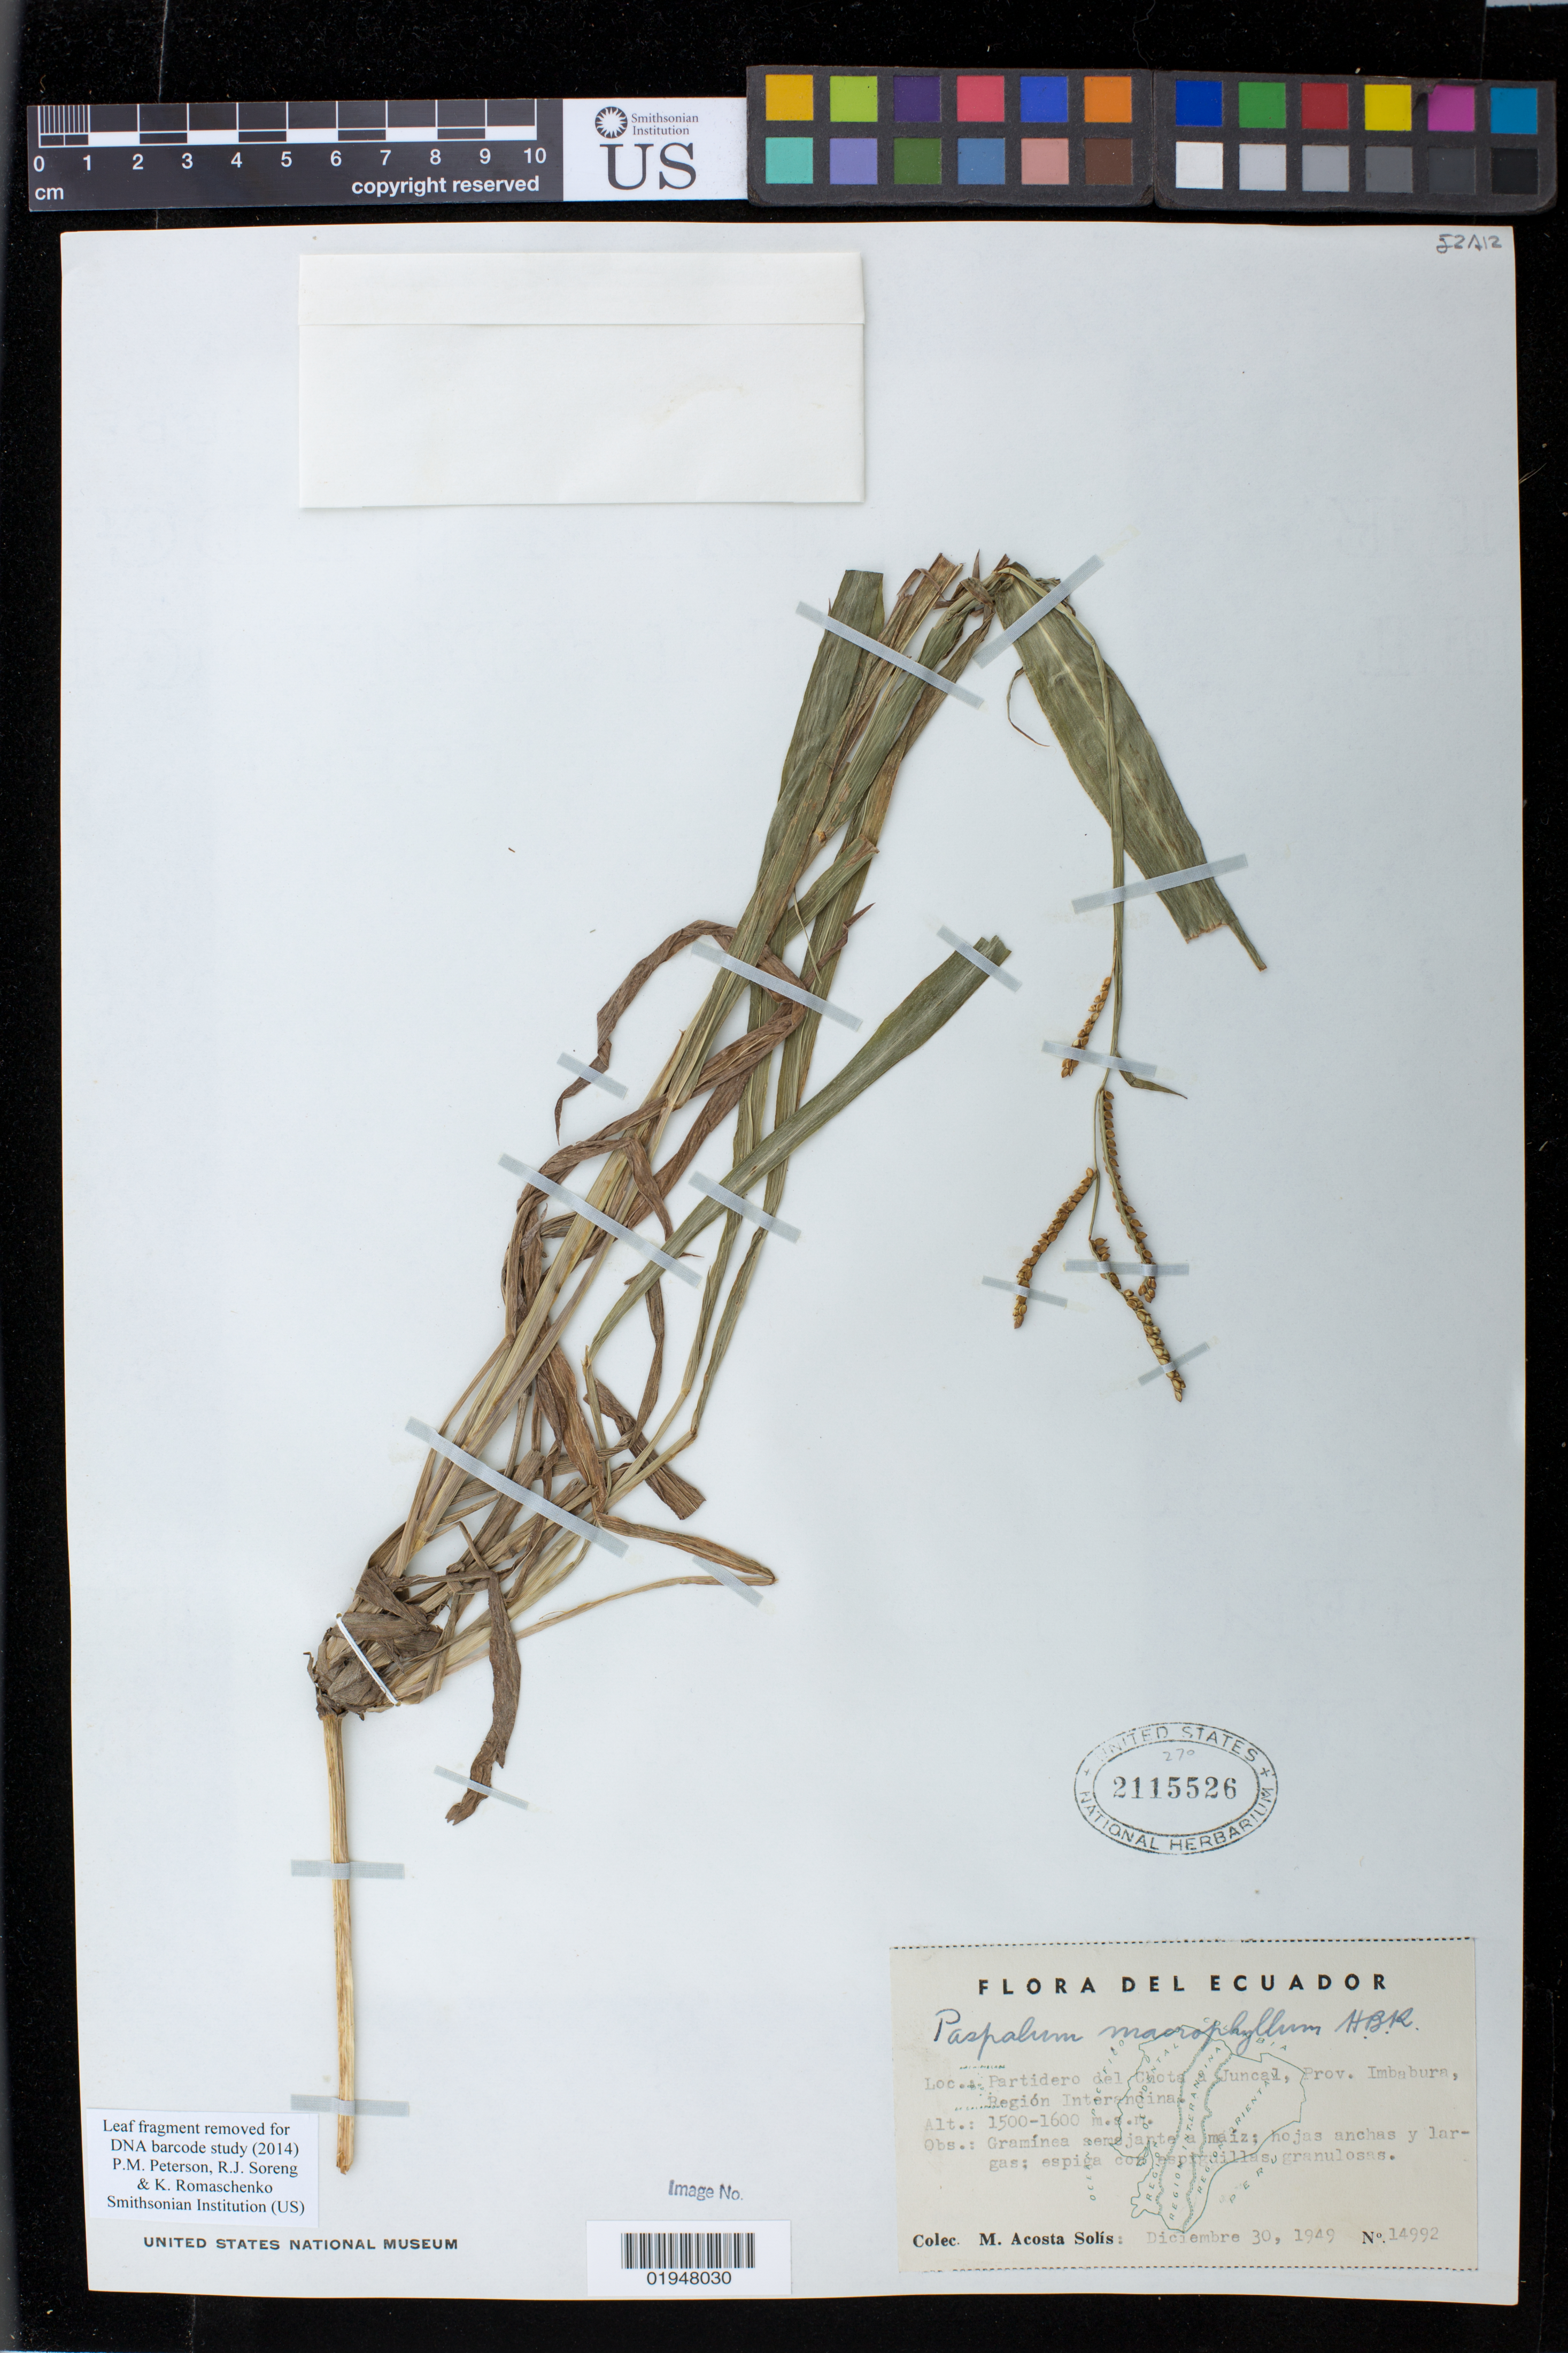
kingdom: Plantae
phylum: Tracheophyta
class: Liliopsida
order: Poales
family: Poaceae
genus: Paspalum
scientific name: Paspalum macrophyllum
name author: Kunth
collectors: Solis M., A.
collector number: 14992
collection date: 1949-12-30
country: Ecuador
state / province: Imbabura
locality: Partidero del Chota a Juncal, Prov. Imbabura, Region Interandina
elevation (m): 1500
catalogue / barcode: US 2115526